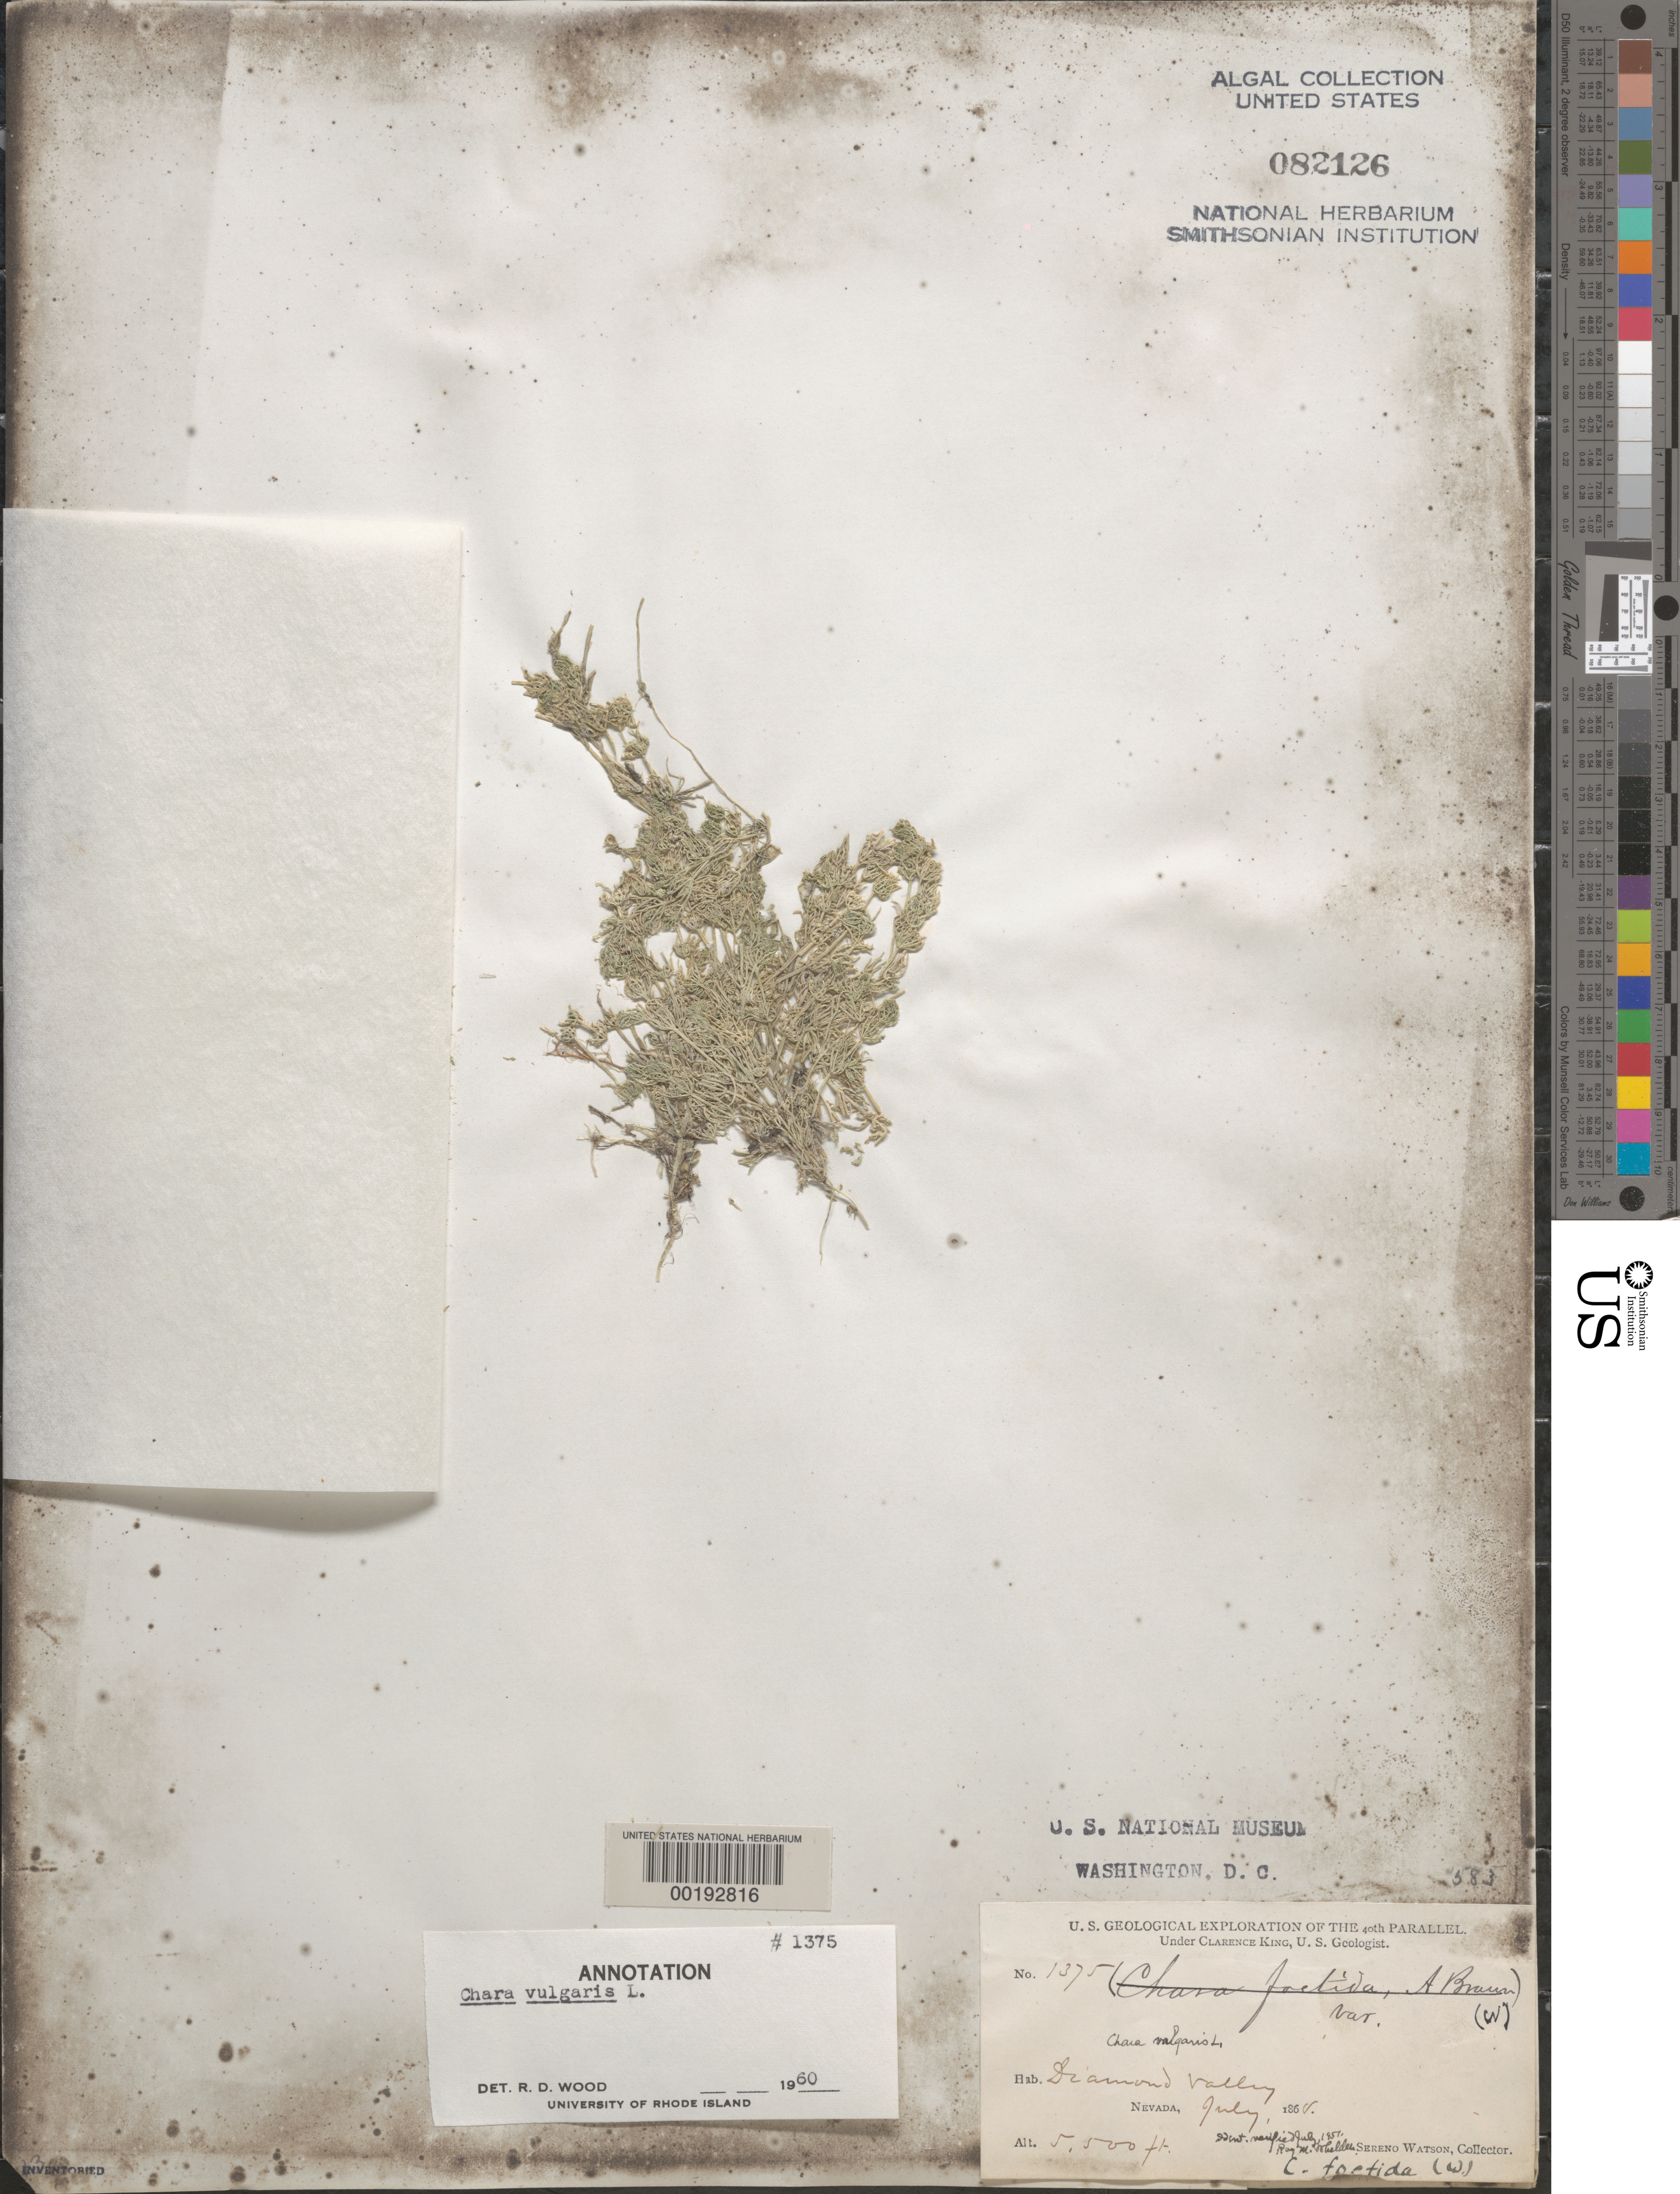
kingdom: Plantae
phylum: Charophyta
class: Charophyceae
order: Charales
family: Characeae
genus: Chara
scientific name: Chara vulgaris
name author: L.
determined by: Wood, R. D.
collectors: S. Watson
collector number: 1375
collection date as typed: Jul 1860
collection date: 1860-07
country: United States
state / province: Nevada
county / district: Eureka County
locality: Diamond Valley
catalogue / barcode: US 82126